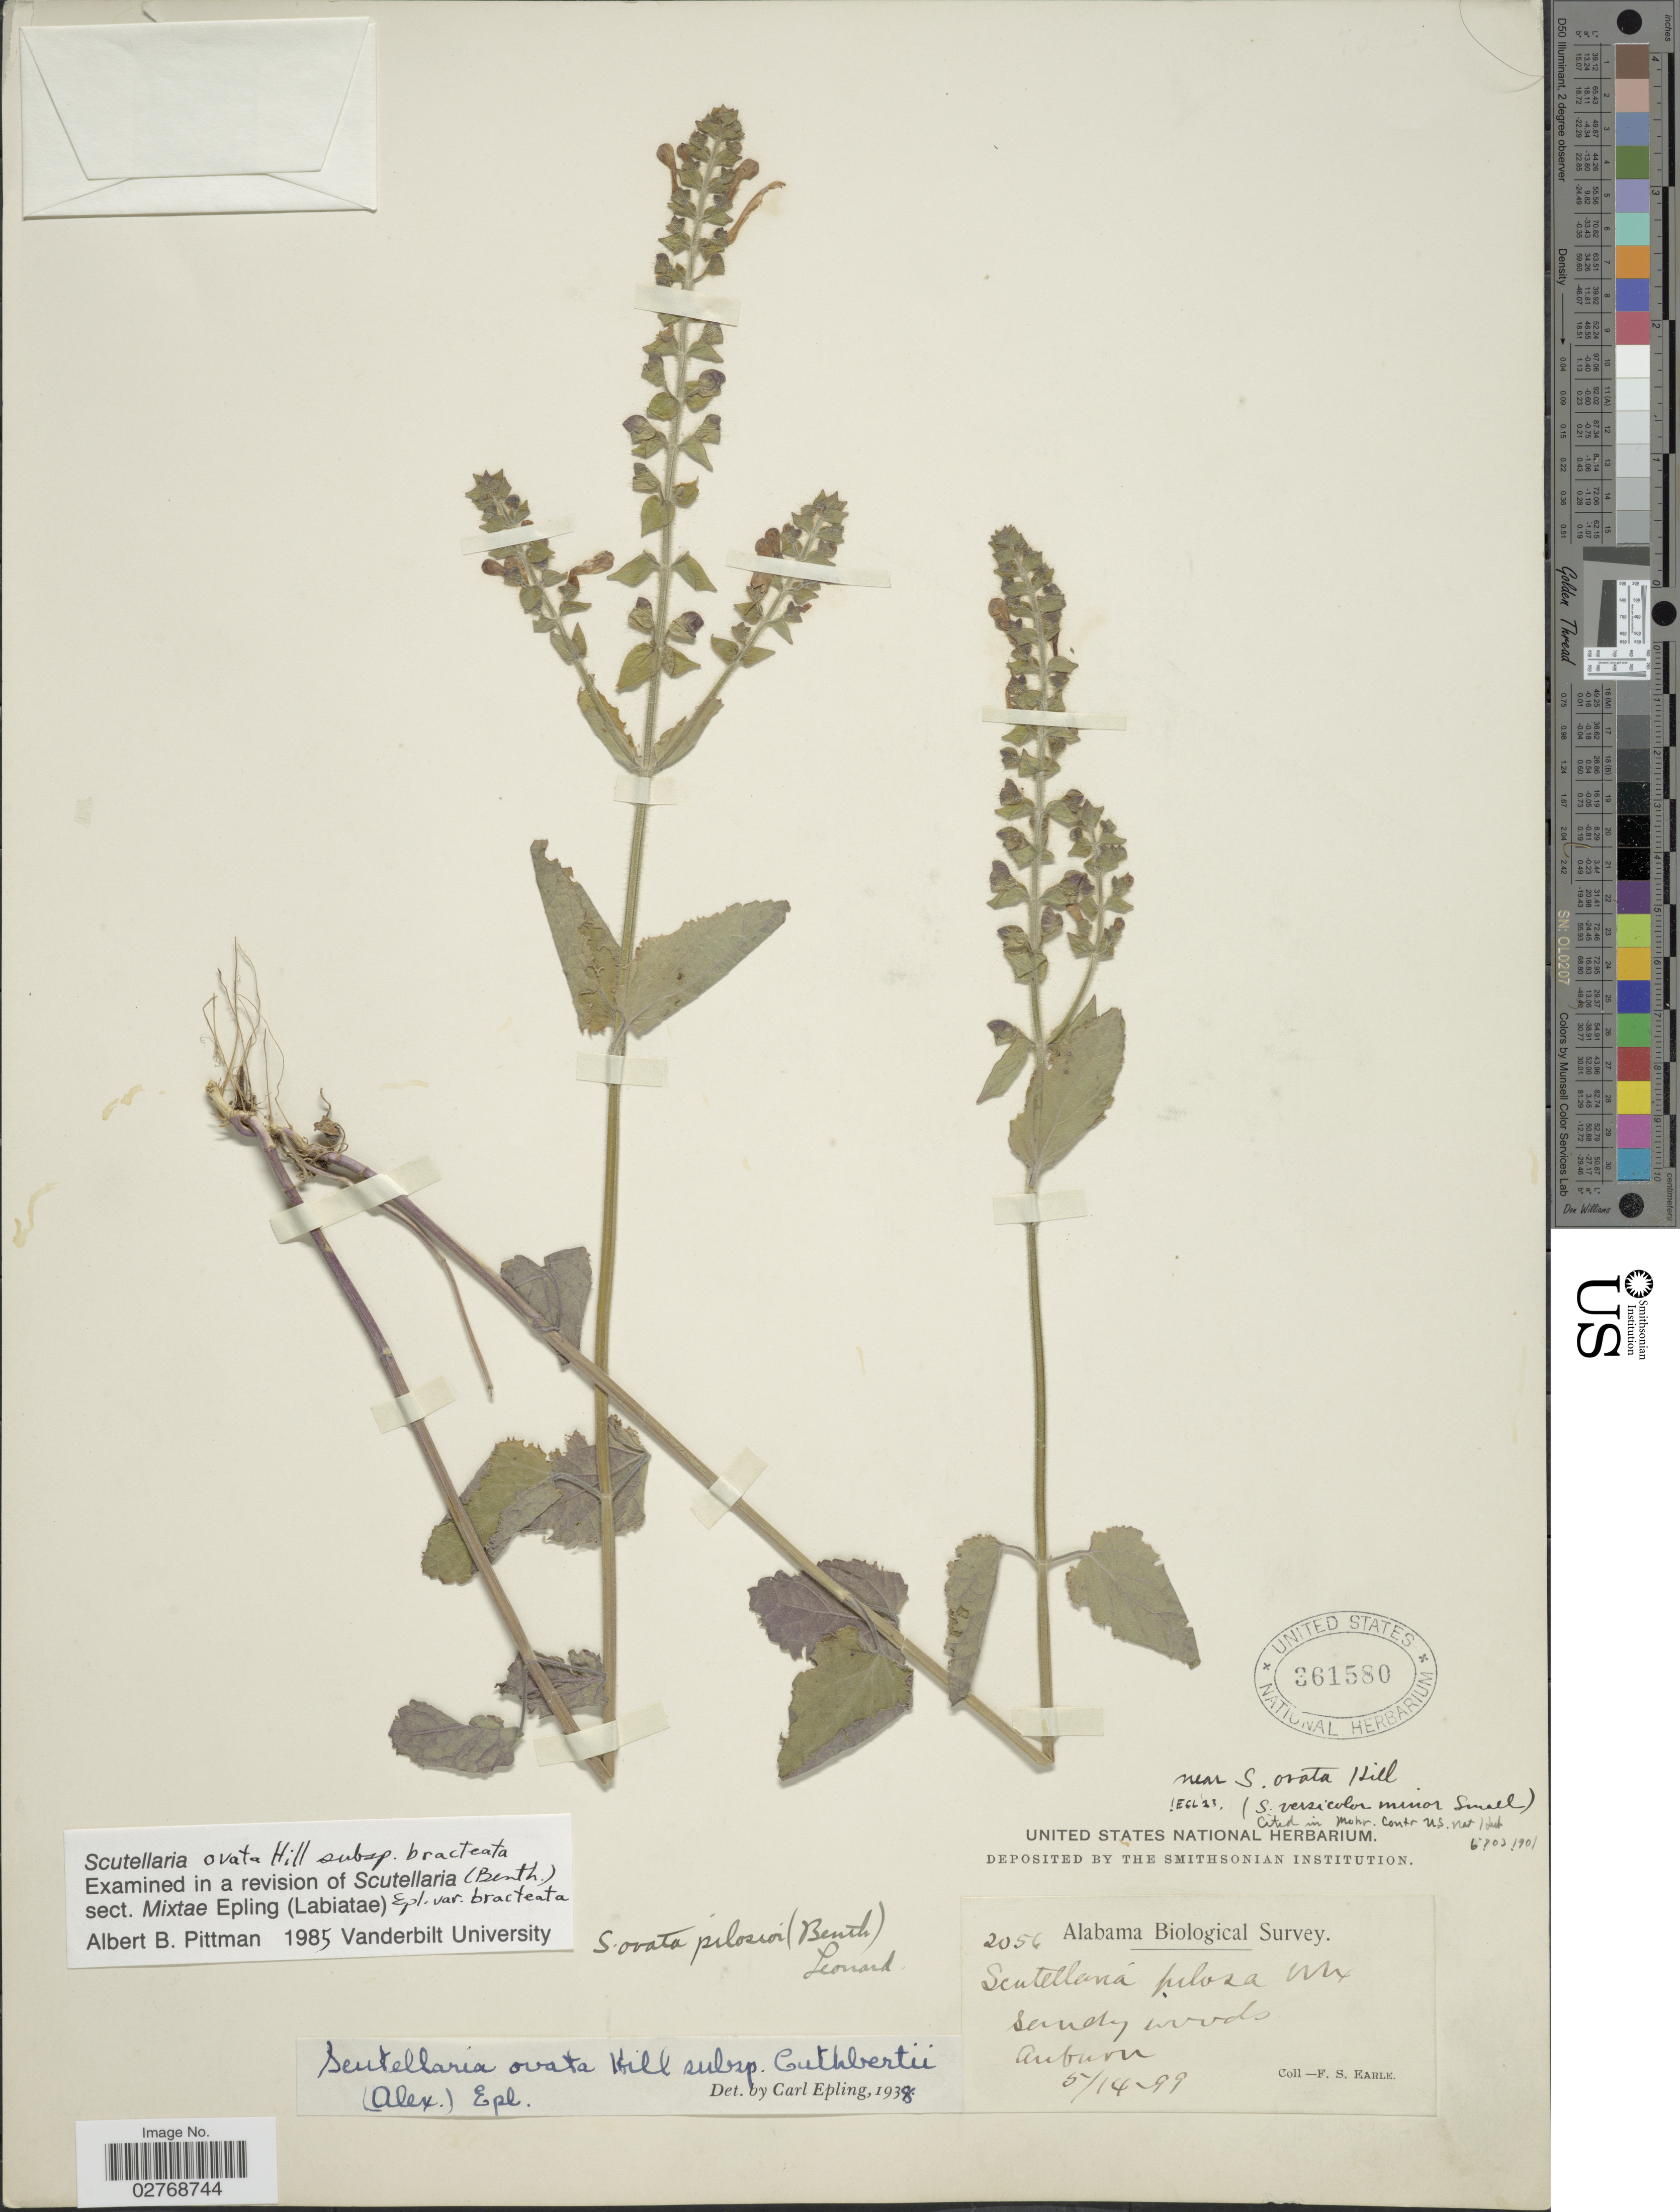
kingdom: Plantae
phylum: Tracheophyta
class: Magnoliopsida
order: Lamiales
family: Lamiaceae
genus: Scutellaria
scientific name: Scutellaria ovata subsp. bracteata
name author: (Benth.) Epling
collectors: F. S. Earle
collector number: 2056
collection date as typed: Transcribed d/m/y: 14/5/99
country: United States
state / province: Alabama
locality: Auburn.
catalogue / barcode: US 361580